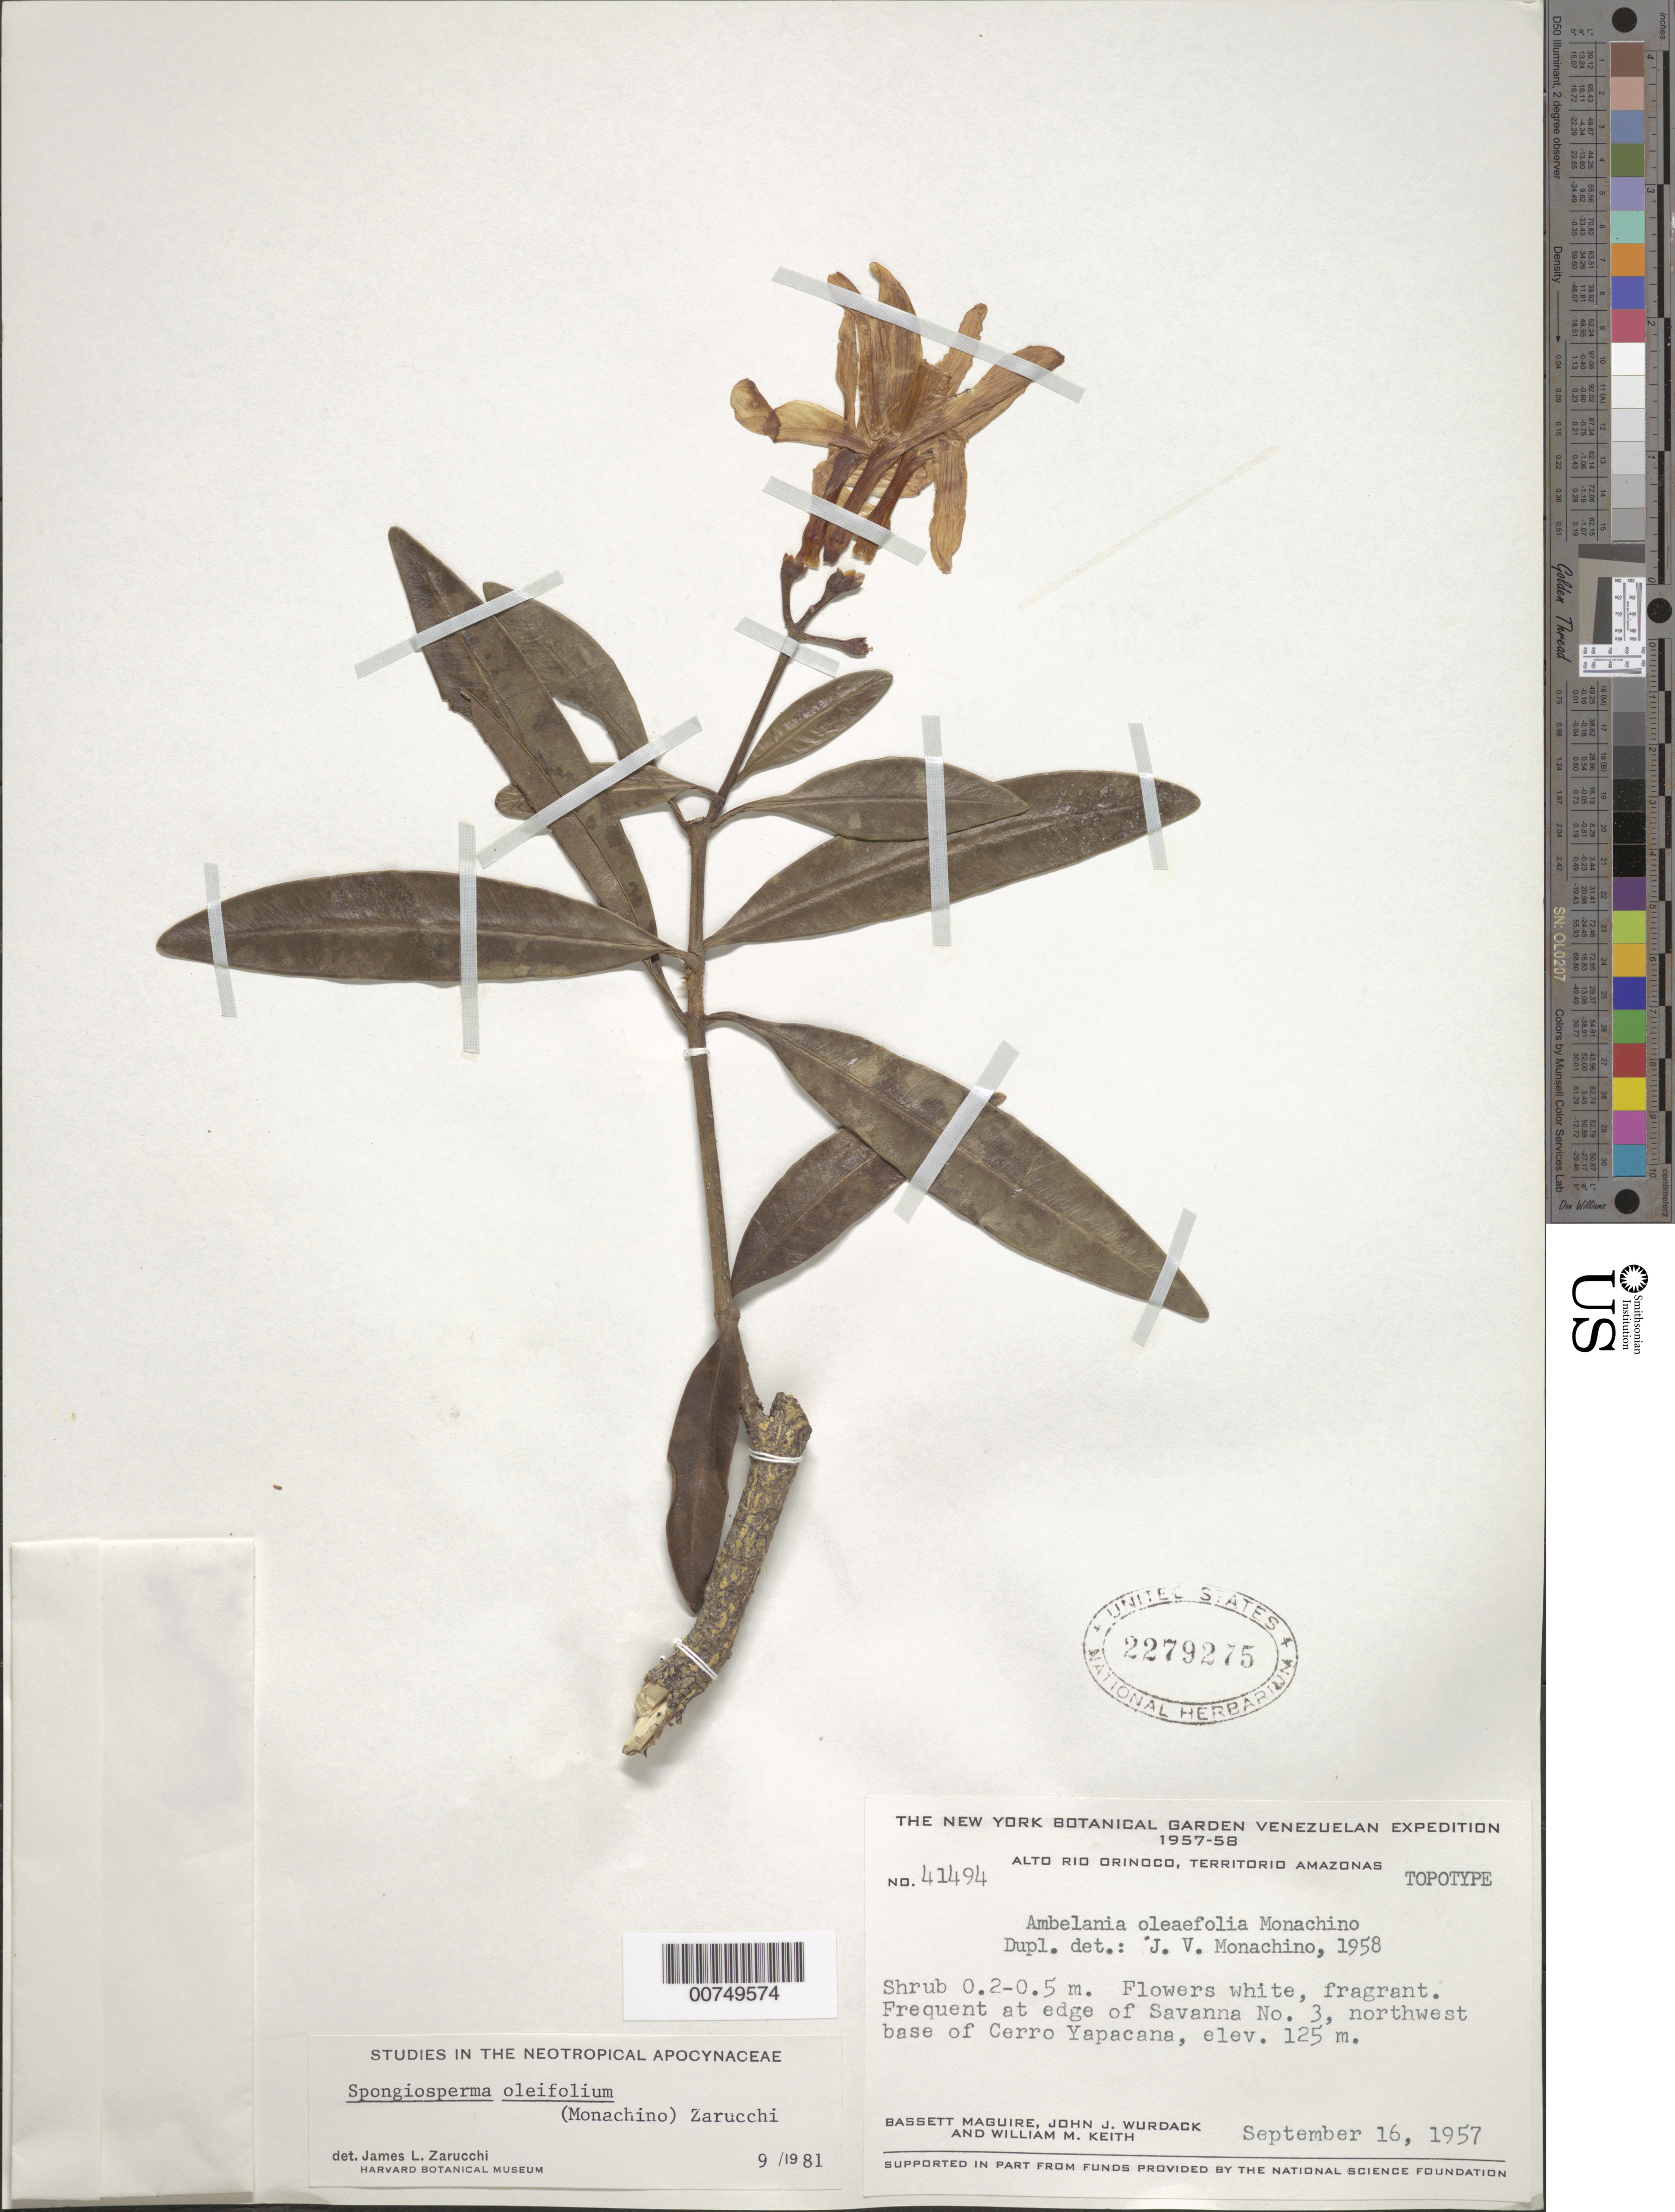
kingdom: Plantae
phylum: Tracheophyta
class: Magnoliopsida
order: Gentianales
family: Apocynaceae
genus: Spongiosperma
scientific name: Spongiosperma oleifolium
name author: (Monach.) Zarucchi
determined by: Zarucchi, J. L.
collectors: B. Maguire, J. J. Wurdack & W. Keith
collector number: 41494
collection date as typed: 16-Sep-57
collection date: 1957-09-16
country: Venezuela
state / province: Amazonas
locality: Cerro Yapacána, NW base, Alto Río Orinoco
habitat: Edge of Savanna No. 3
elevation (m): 125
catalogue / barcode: US 2279275